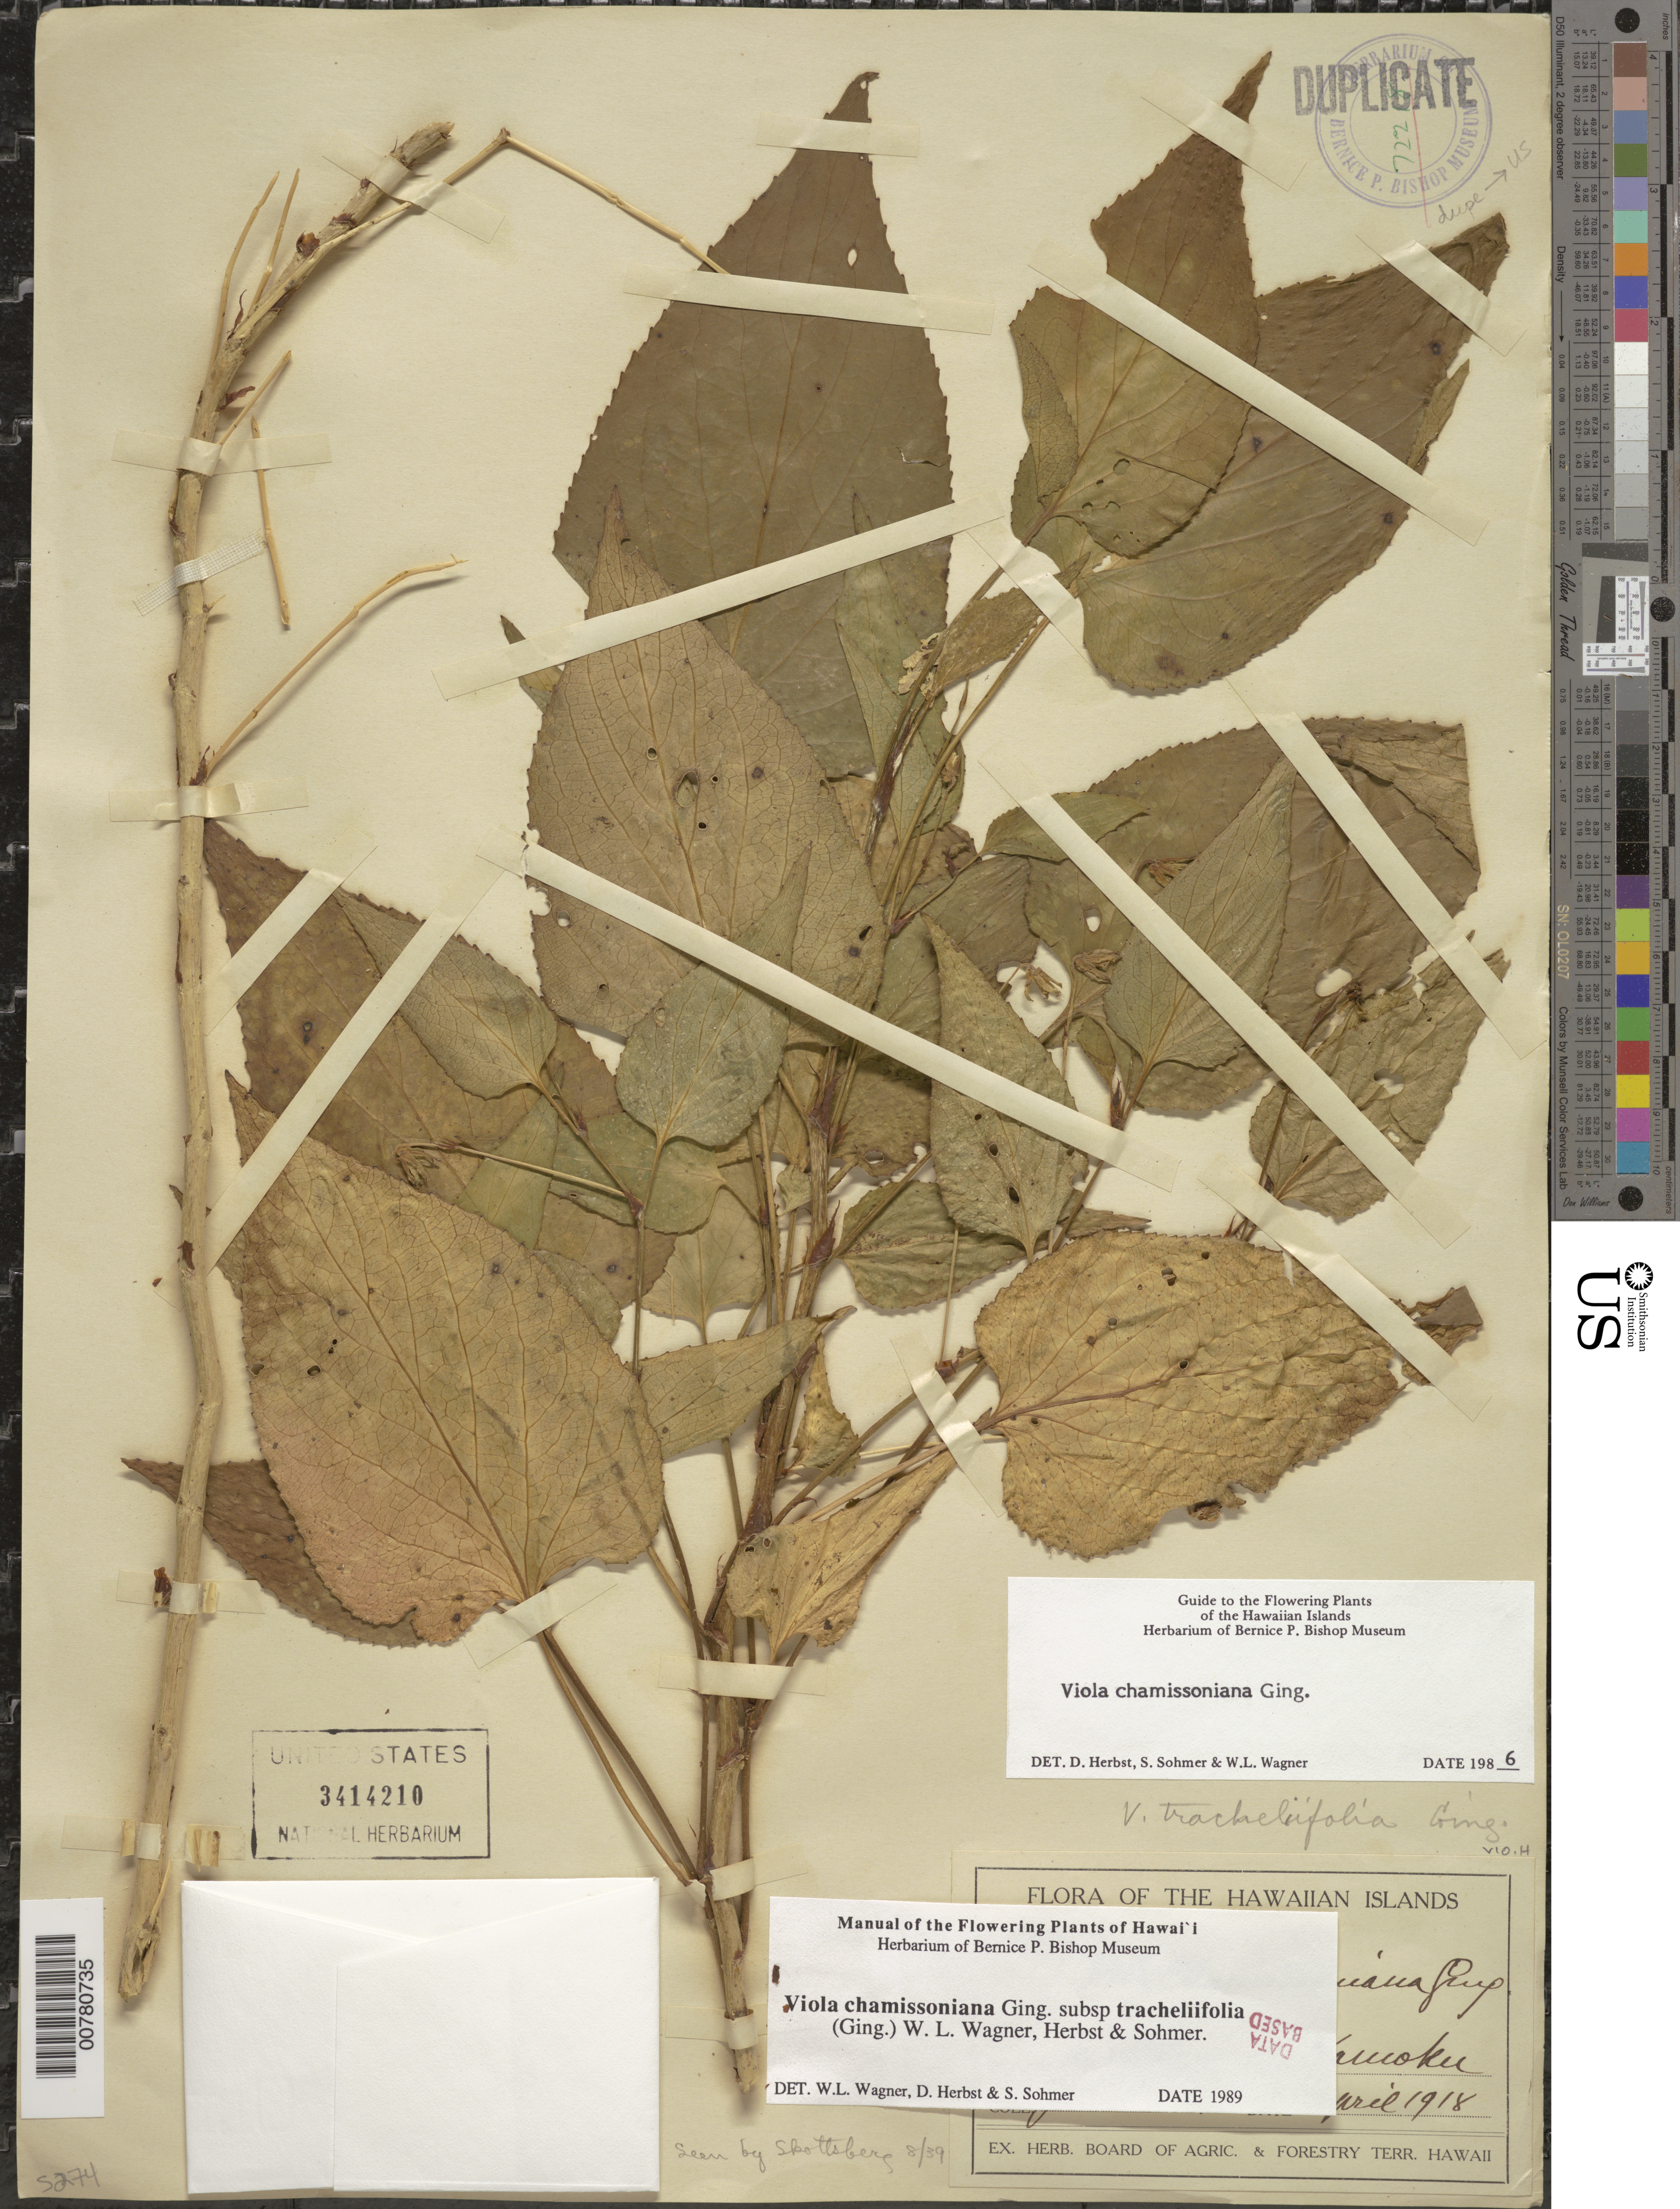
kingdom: Plantae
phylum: Tracheophyta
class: Magnoliopsida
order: Malpighiales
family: Violaceae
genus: Viola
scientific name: Viola chamissoniana subsp. tracheliifolia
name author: (Ging.) W.L. Wagner et al.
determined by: Wagner, W. L.; Herbst, D. R.; Sohmer, S. H.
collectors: J. F. Rock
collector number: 16013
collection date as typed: Apr 1918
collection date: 1918-04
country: United States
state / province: Hawaii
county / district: Maui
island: Moloka'i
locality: Kamoku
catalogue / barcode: US 3414210